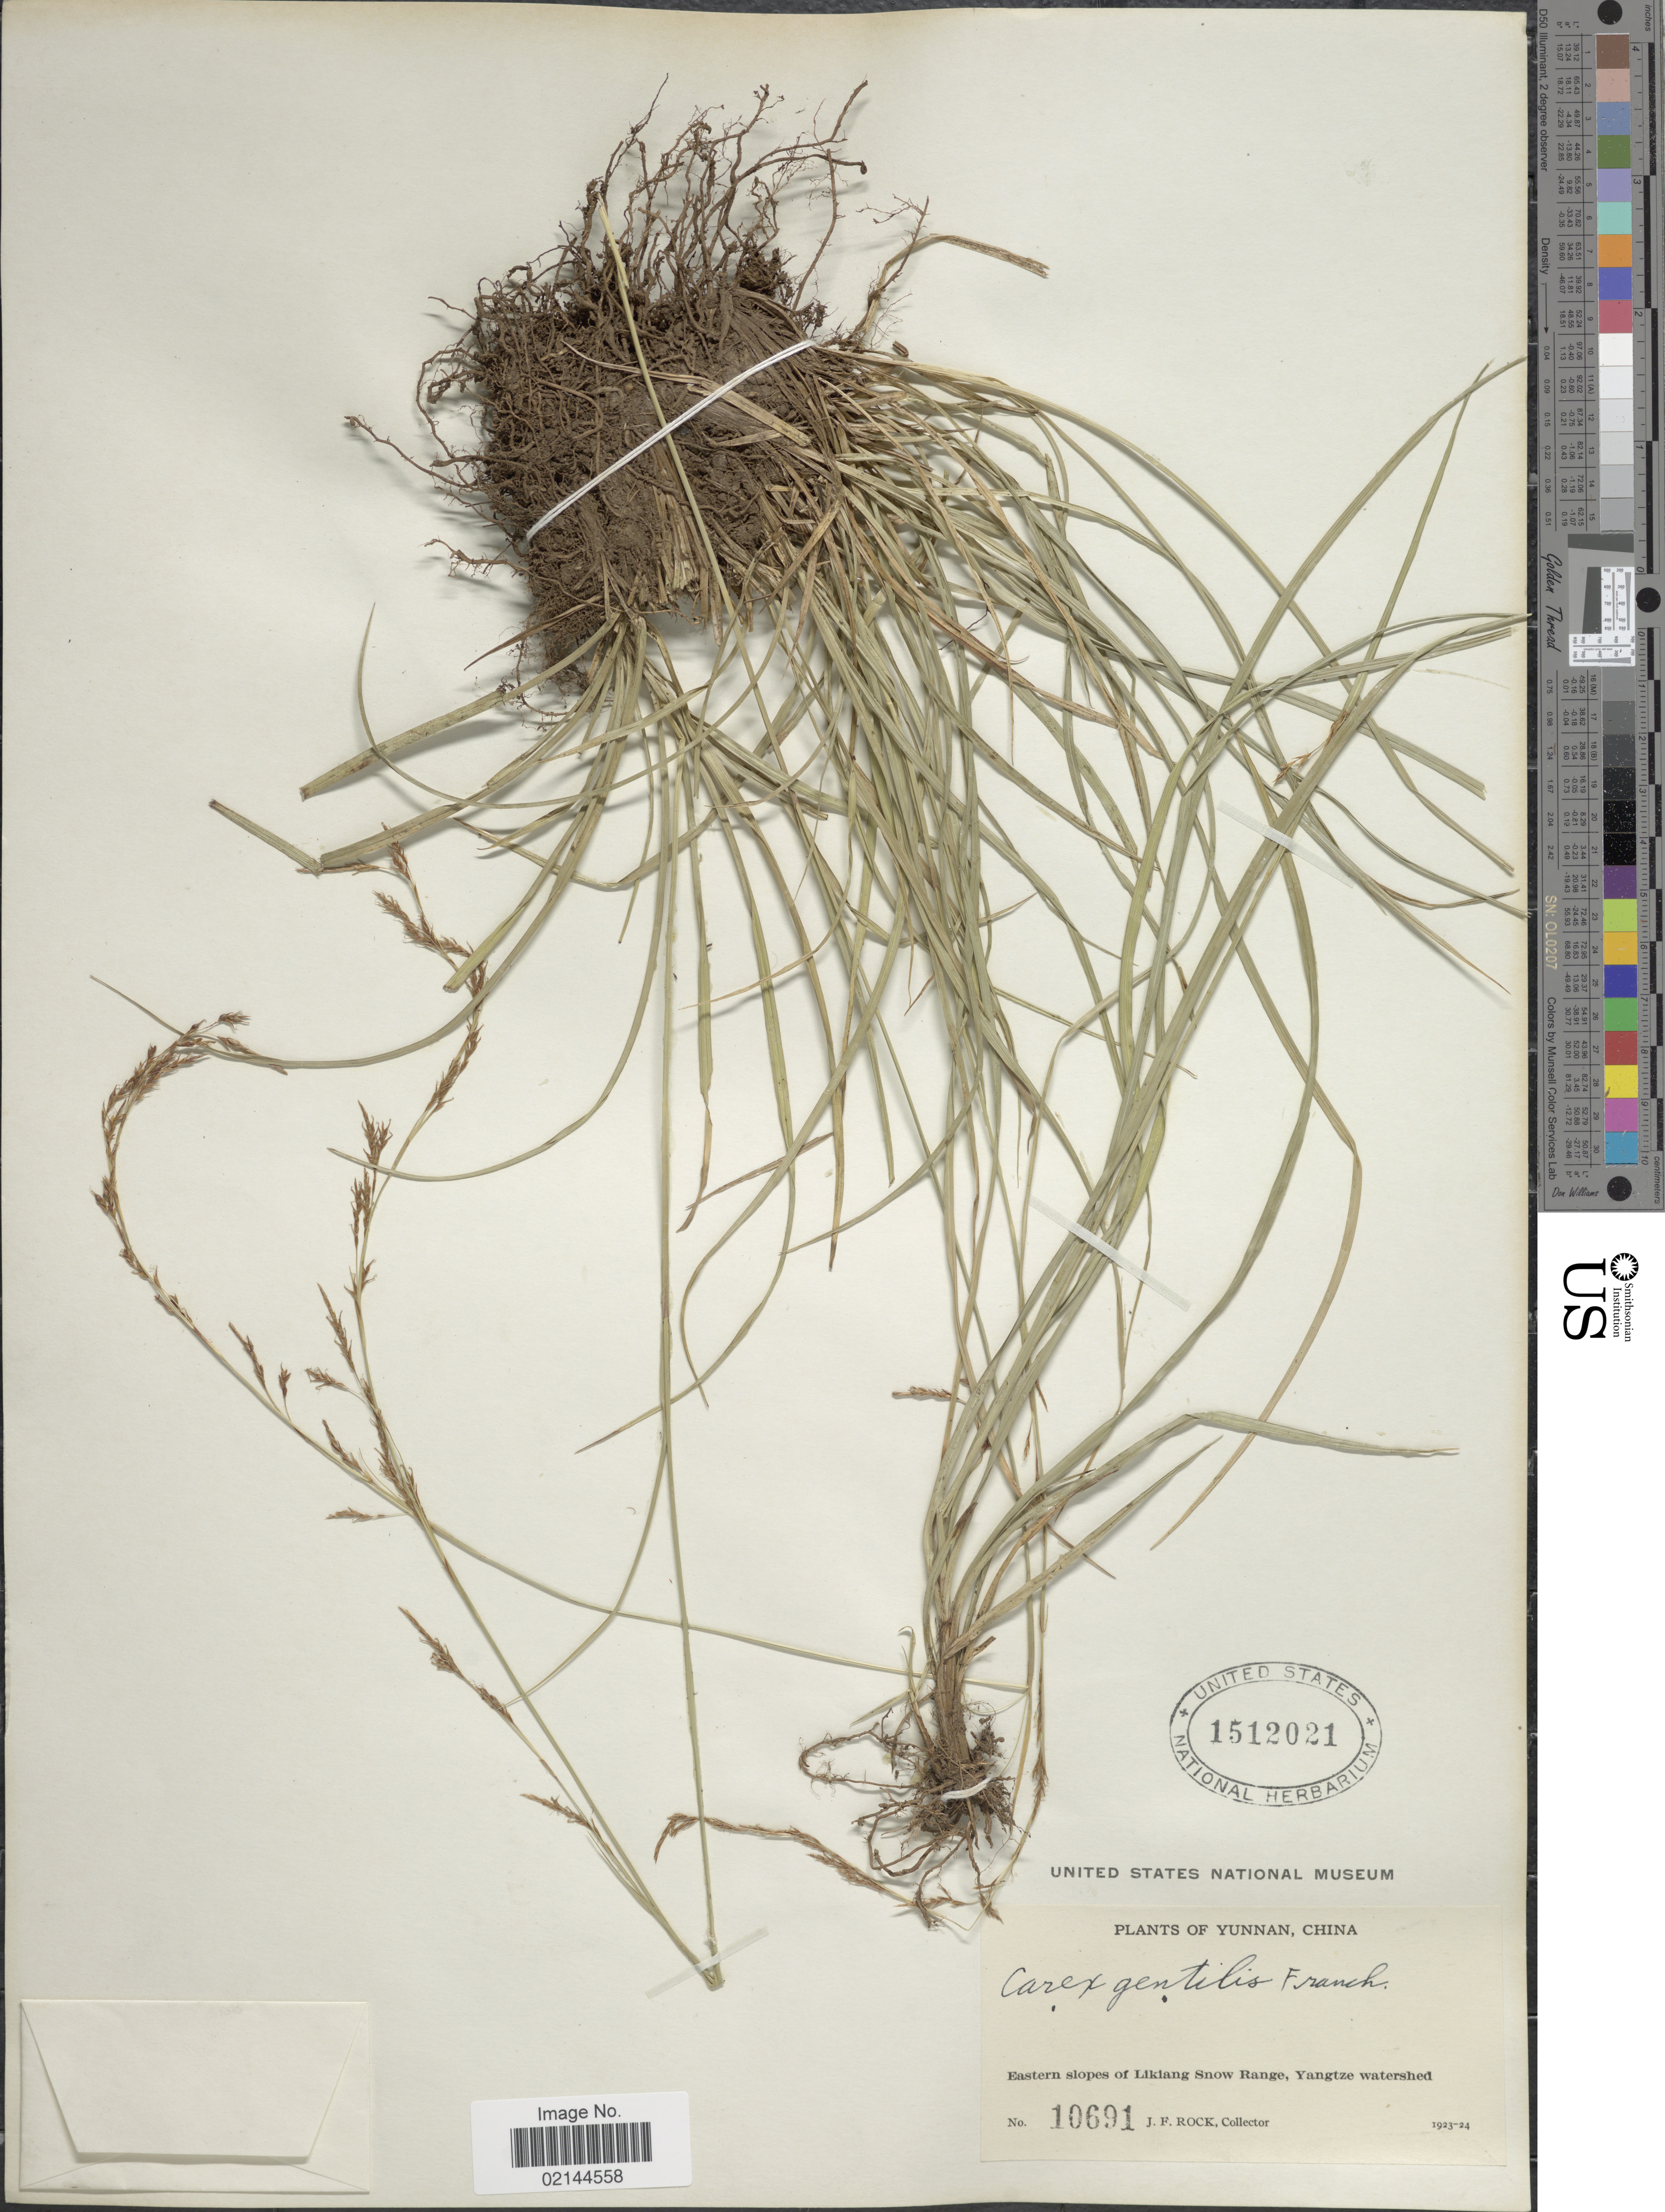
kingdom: Plantae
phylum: Tracheophyta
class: Liliopsida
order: Poales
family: Cyperaceae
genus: Carex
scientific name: Carex gentilis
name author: Franch.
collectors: J. Rock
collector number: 10691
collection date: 1923/1924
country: China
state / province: Yunnan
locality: Eastern slopes of Likiang Snow Range, Yangtze watershed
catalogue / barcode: US 1512021